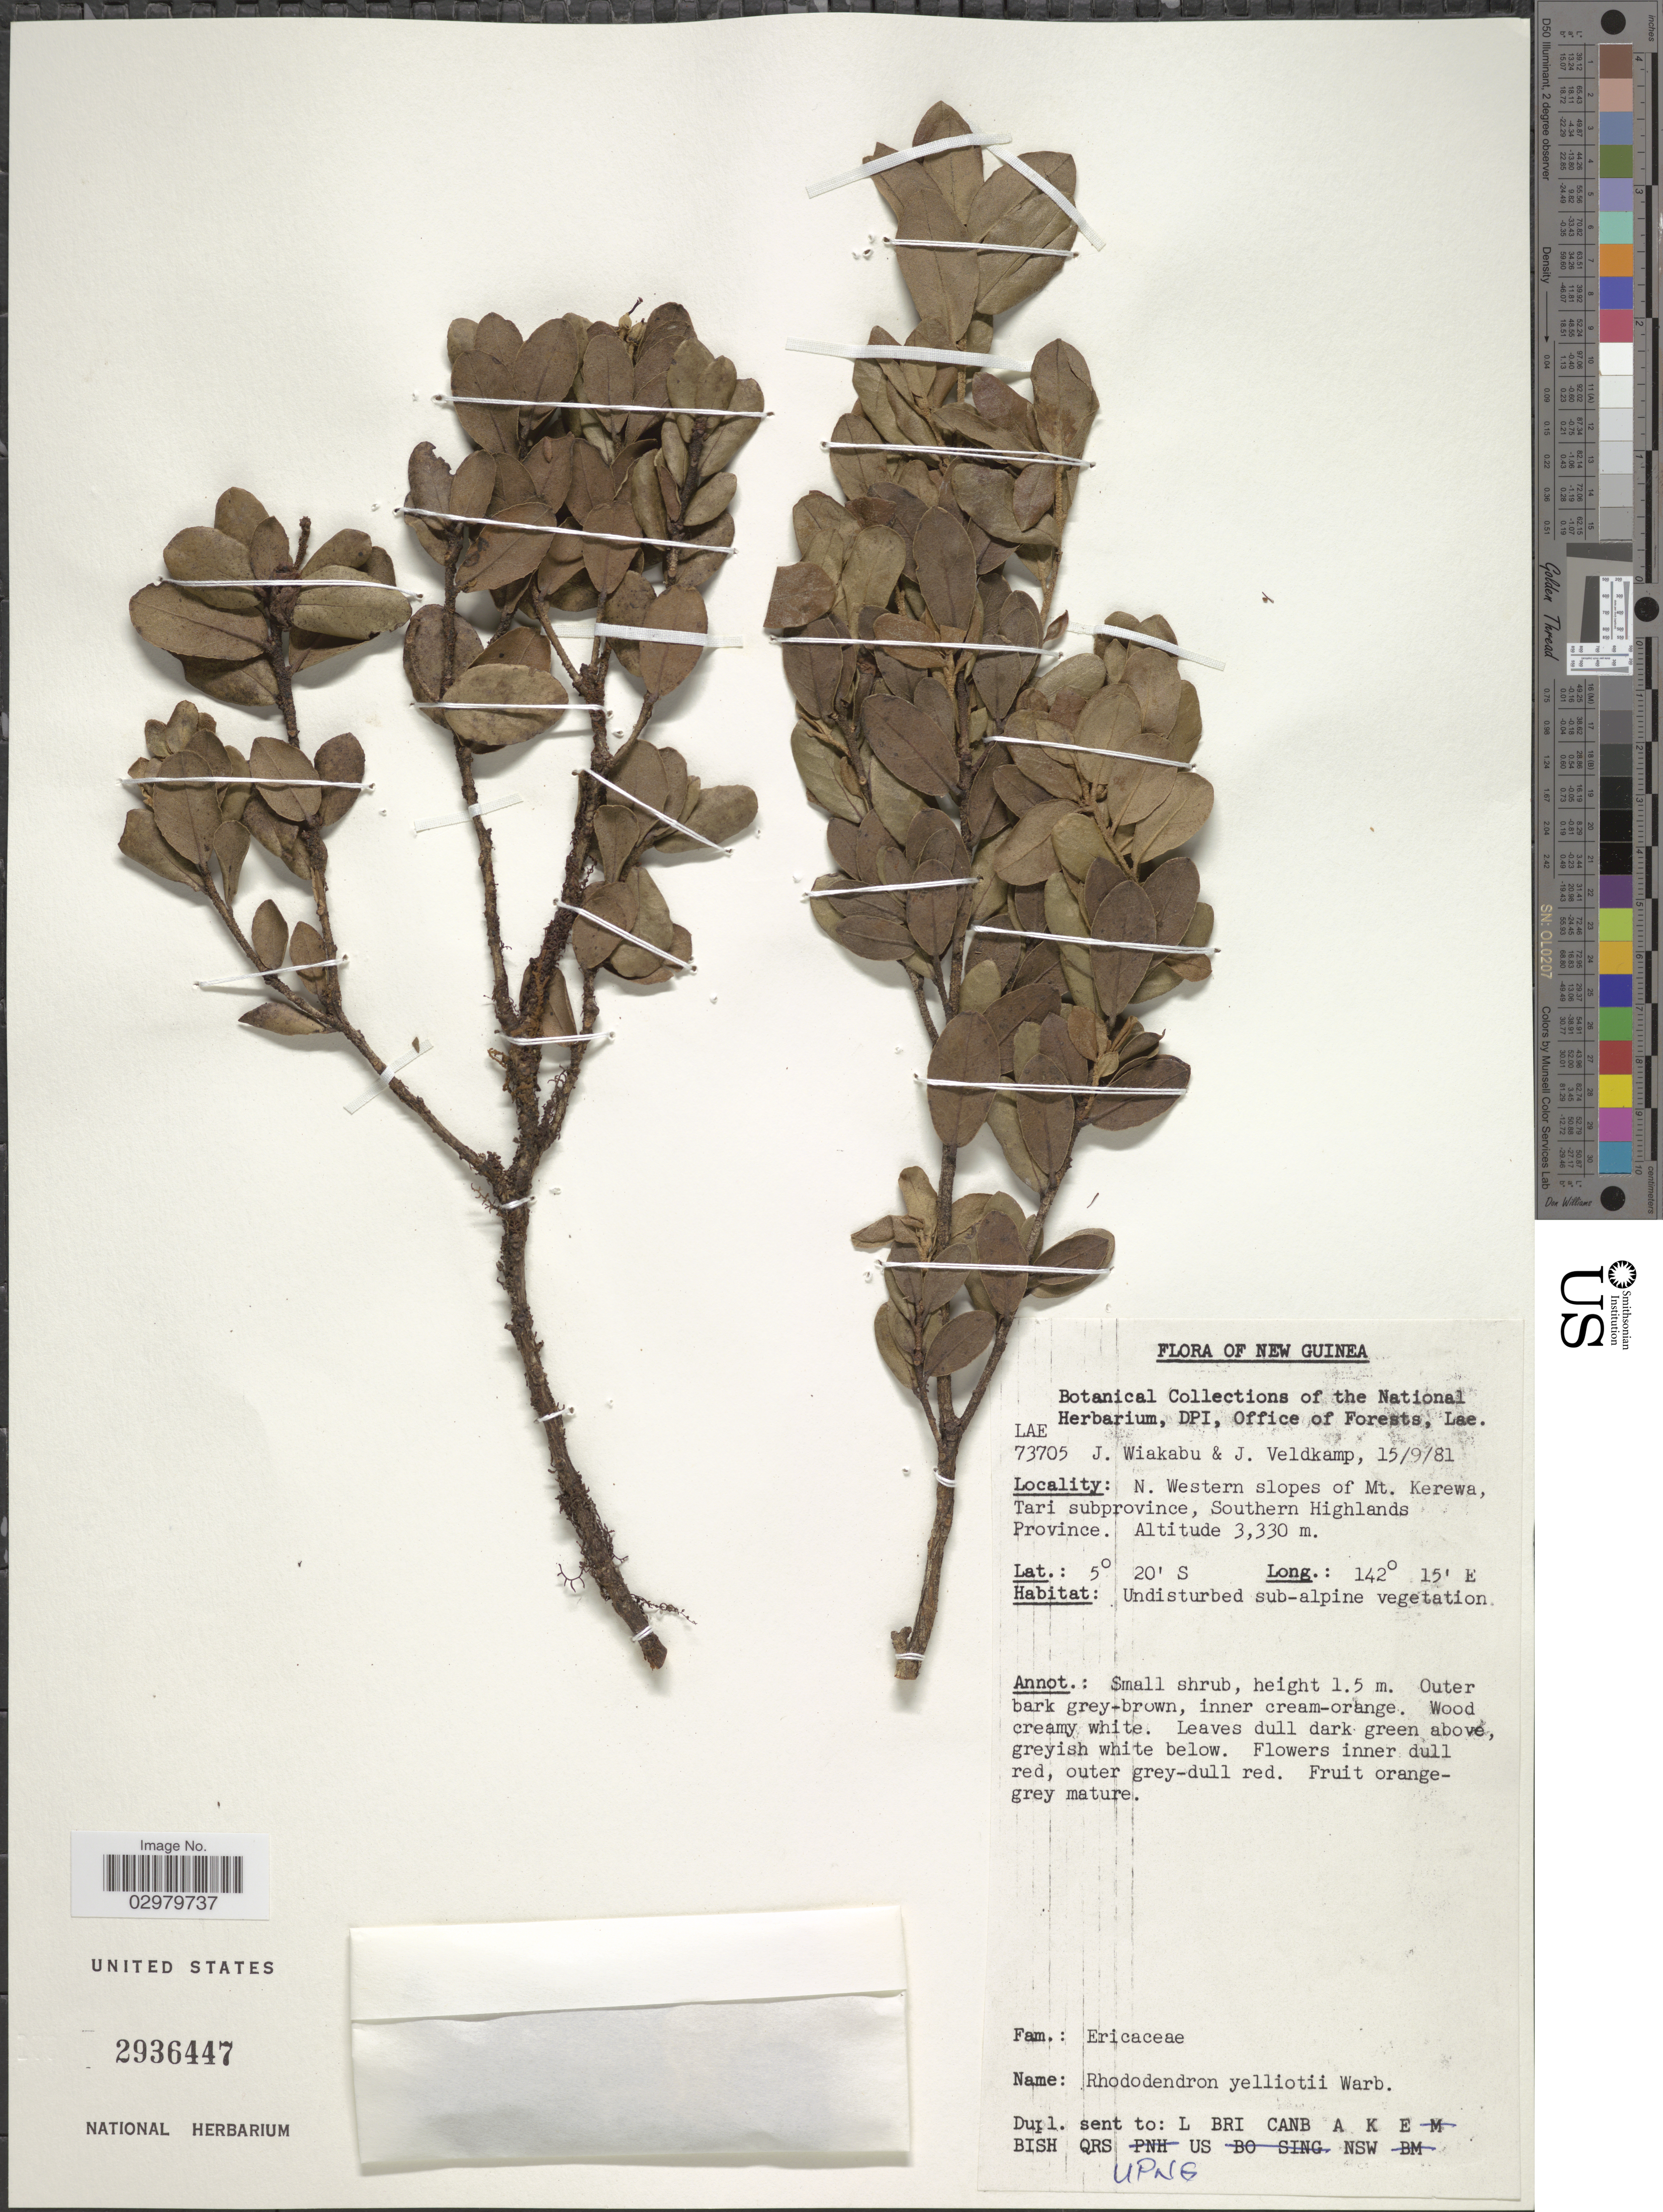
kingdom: Plantae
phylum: Tracheophyta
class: Magnoliopsida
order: Ericales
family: Ericaceae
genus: Rhododendron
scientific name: Rhododendron yelliottii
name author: Warb.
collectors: J. Wiakabu & J. F. Veldkamp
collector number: LAE 73705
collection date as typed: Transcribed d/m/y: 15/9/81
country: Papua New Guinea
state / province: Southern Highlands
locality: New Guinea. N. Western slopes of Mt. Kerewa, Tari subprovince, Southern Highlands Province.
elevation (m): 3330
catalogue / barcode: US 2936447